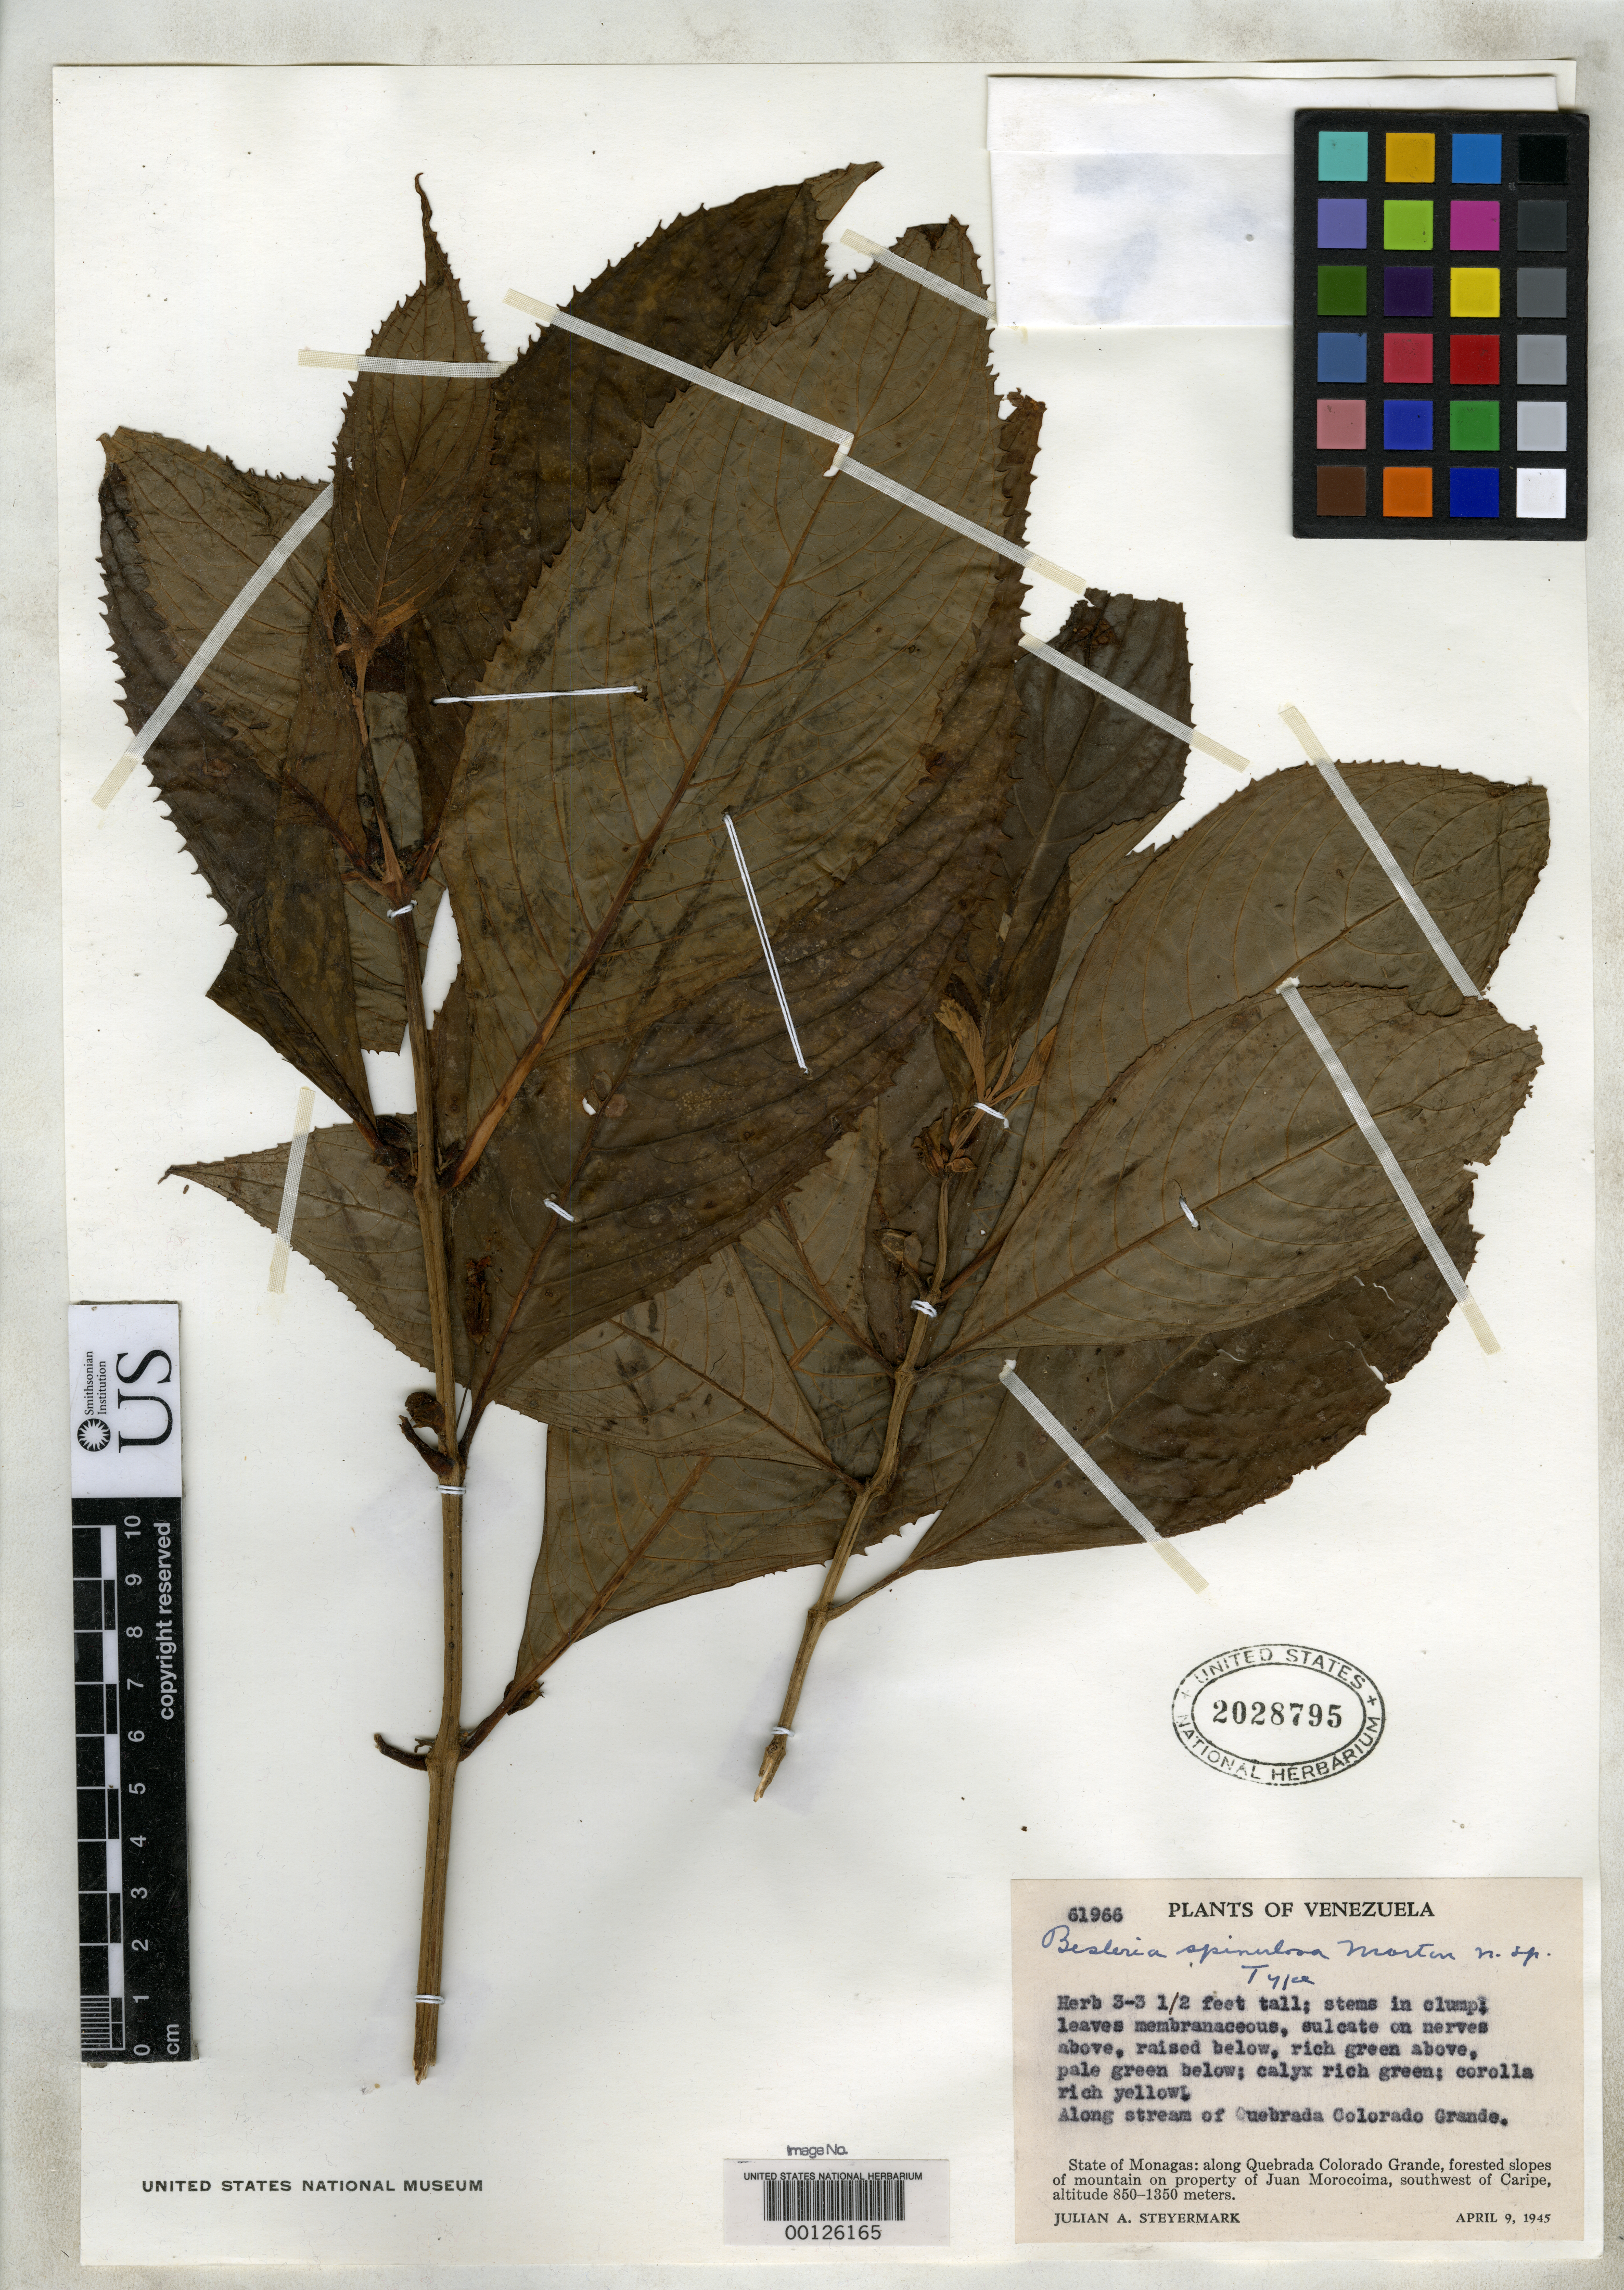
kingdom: Plantae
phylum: Tracheophyta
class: Magnoliopsida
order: Lamiales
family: Gesneriaceae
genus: Besleria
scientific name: Besleria spinulosa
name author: C.V. Morton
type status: Holotype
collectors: J. Steyermark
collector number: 61966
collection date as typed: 09 Apr 1945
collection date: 1945-04-09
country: Venezuela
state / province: Monagas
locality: Quebrada Colorado Grande, SW of Caripe.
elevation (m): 850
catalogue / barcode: US 2028795